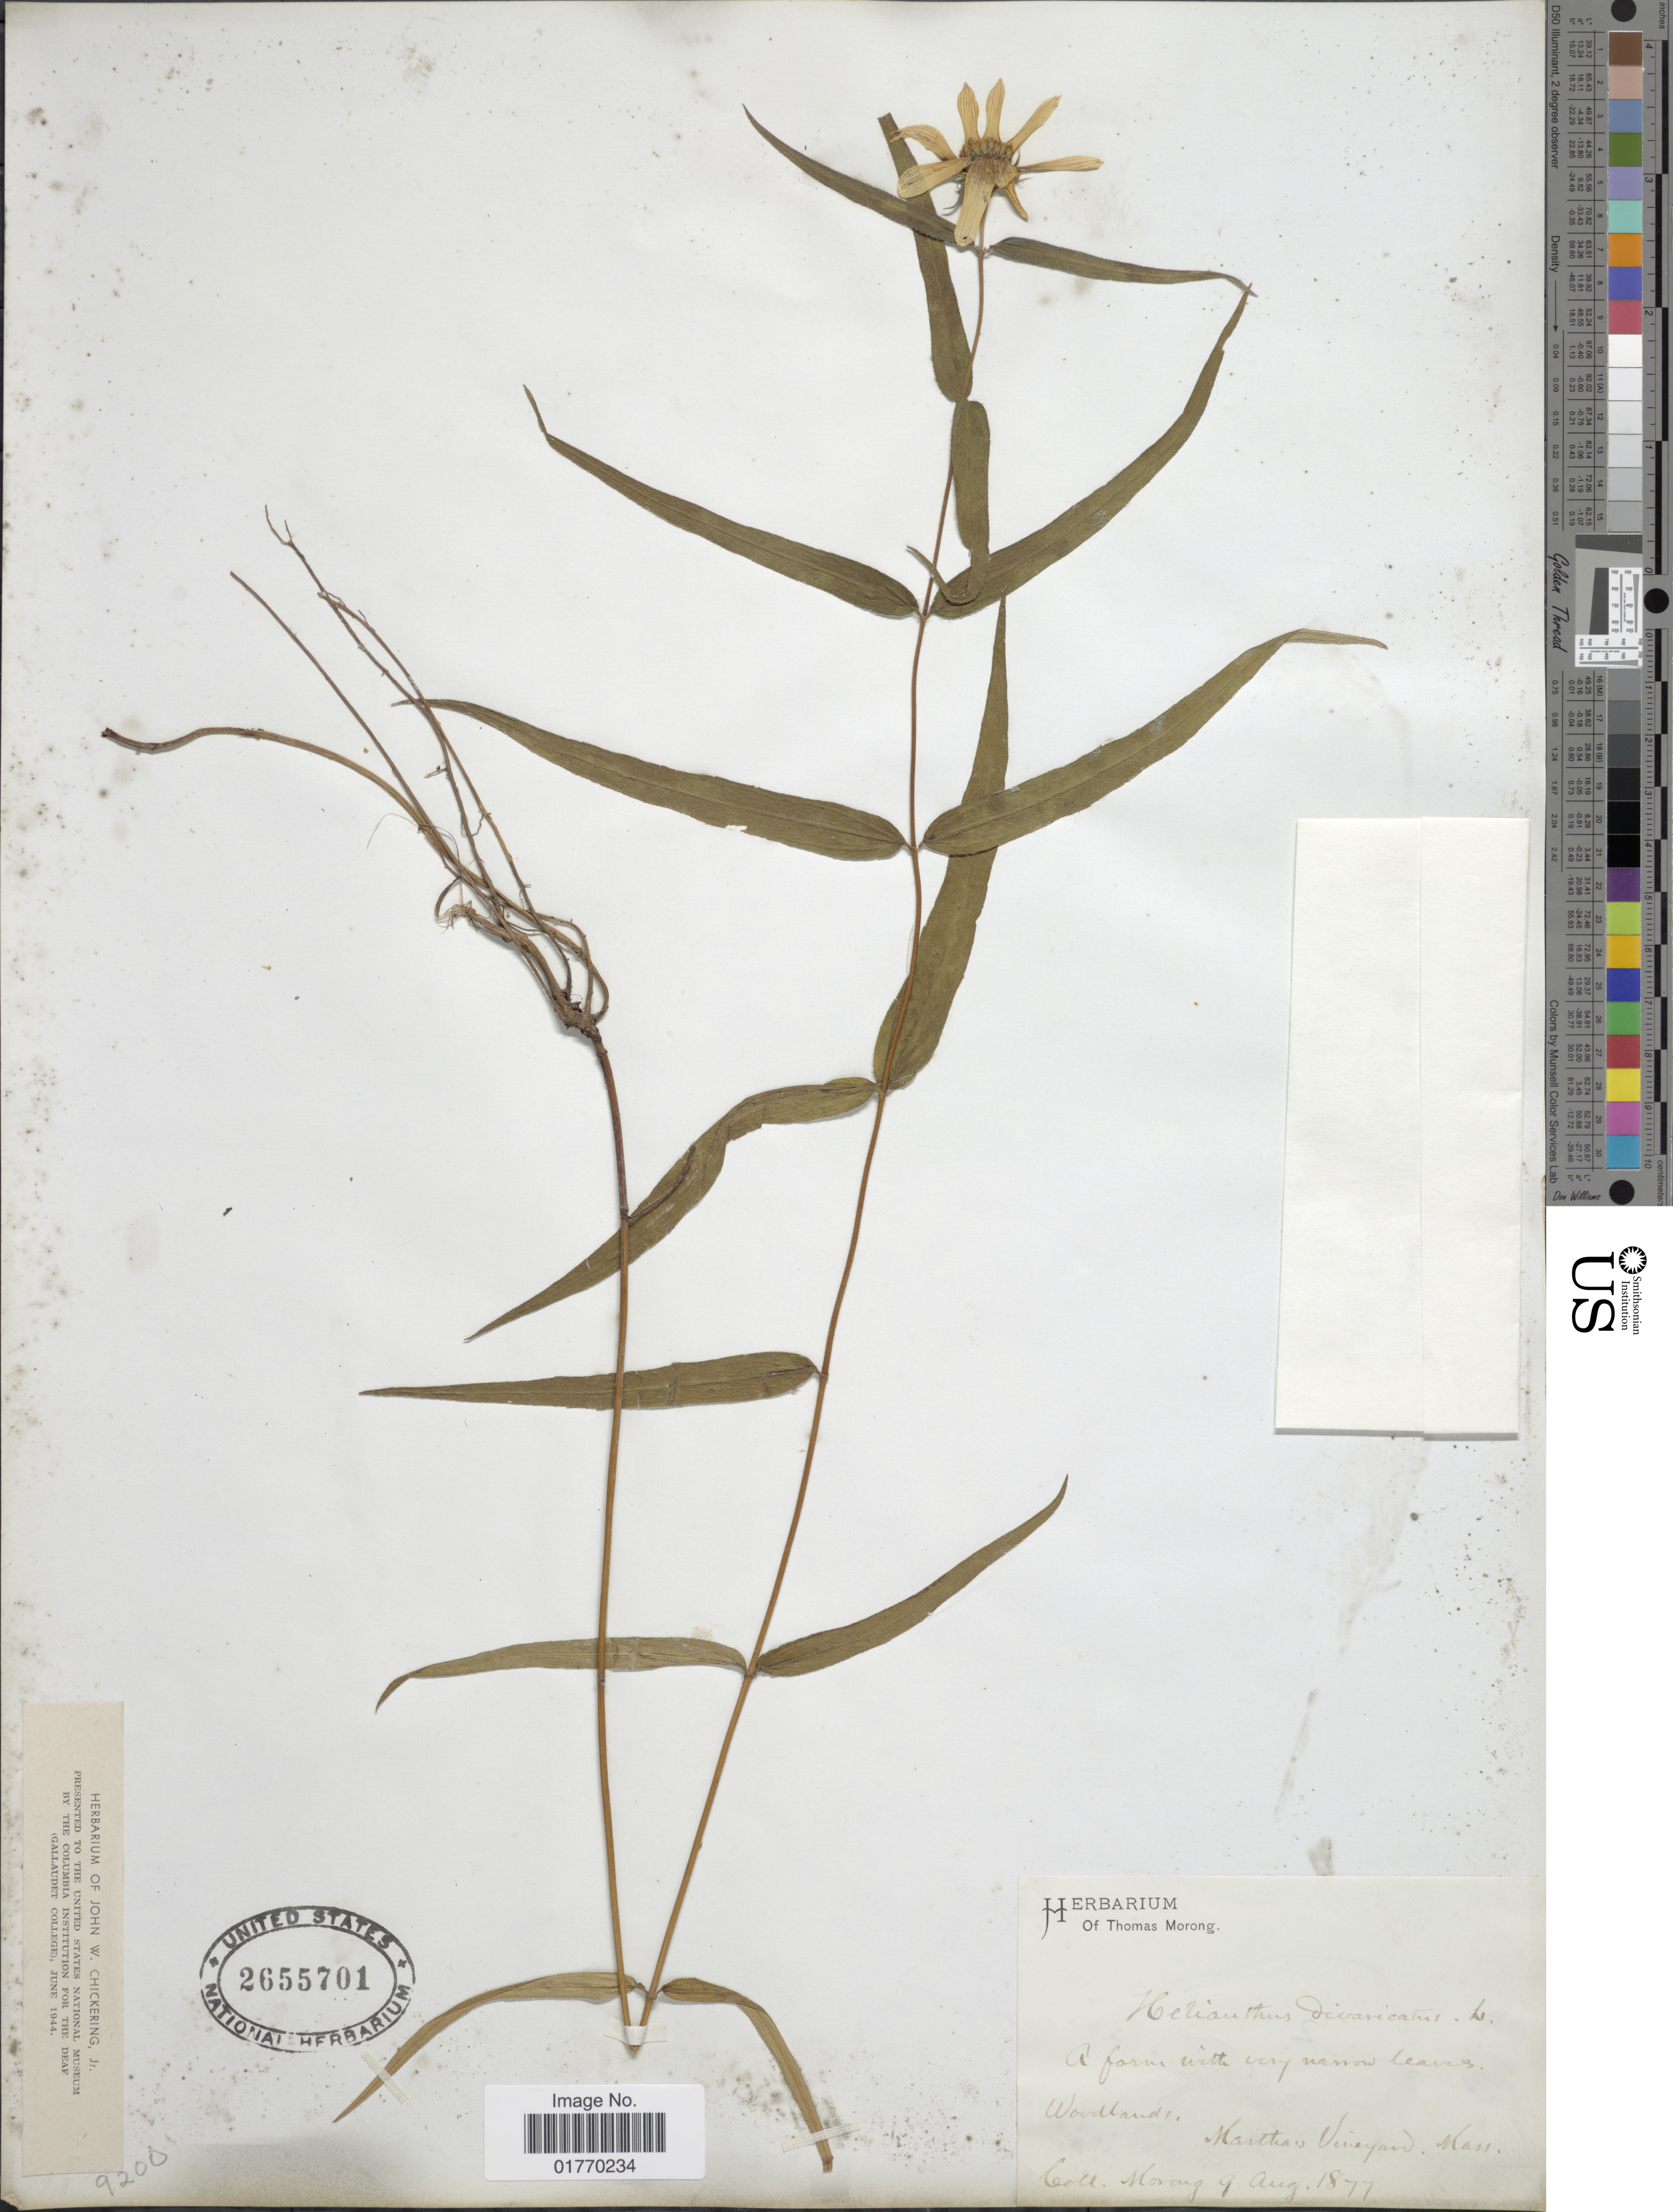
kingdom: Plantae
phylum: Tracheophyta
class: Magnoliopsida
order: Asterales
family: Asteraceae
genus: Helianthus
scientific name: Helianthus divaricatus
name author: L.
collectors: ex herb. T. Morong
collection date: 1877-08-09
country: United States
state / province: Massachusetts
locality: Woodland, Marthas Vineyard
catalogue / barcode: US 2655701